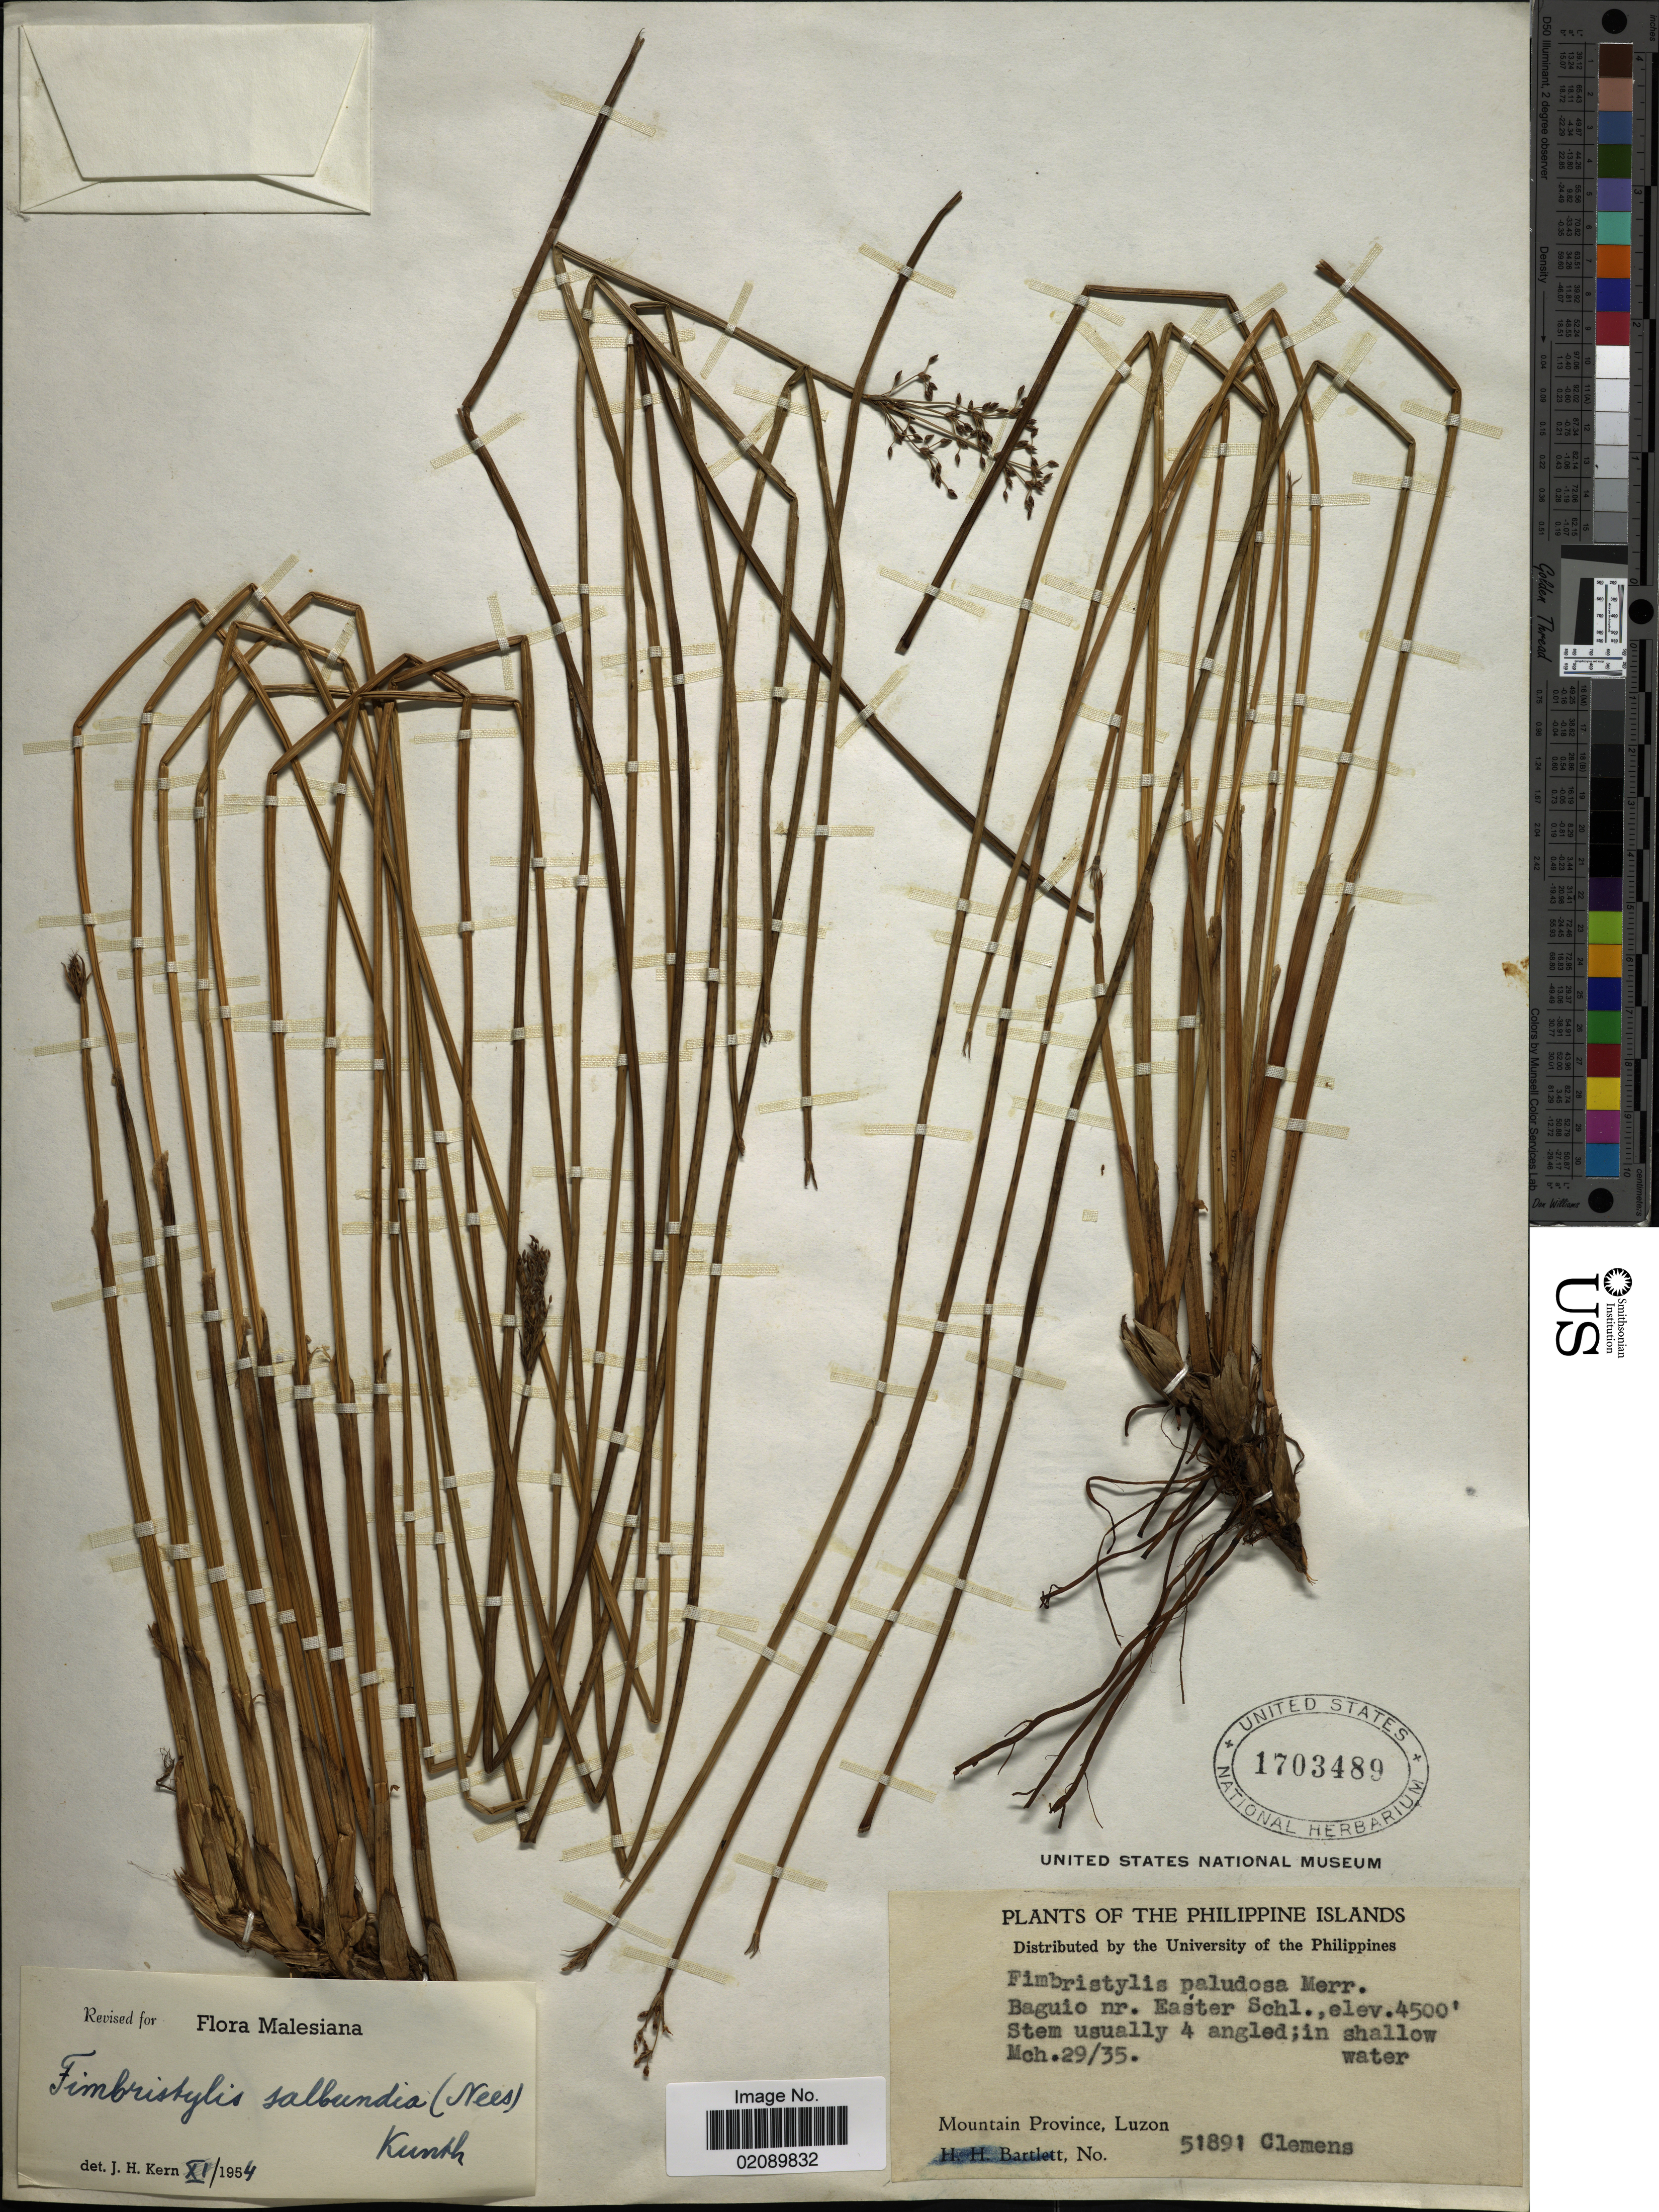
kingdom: Plantae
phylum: Tracheophyta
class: Liliopsida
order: Poales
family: Cyperaceae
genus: Fimbristylis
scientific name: Fimbristylis salbundia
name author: (Nees) Kunth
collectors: -. Clemens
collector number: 51891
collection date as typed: Transcribed d/m/y: 29/3/35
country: Philippines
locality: Mountain Province, Luzon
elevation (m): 1372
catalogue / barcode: US 1703489